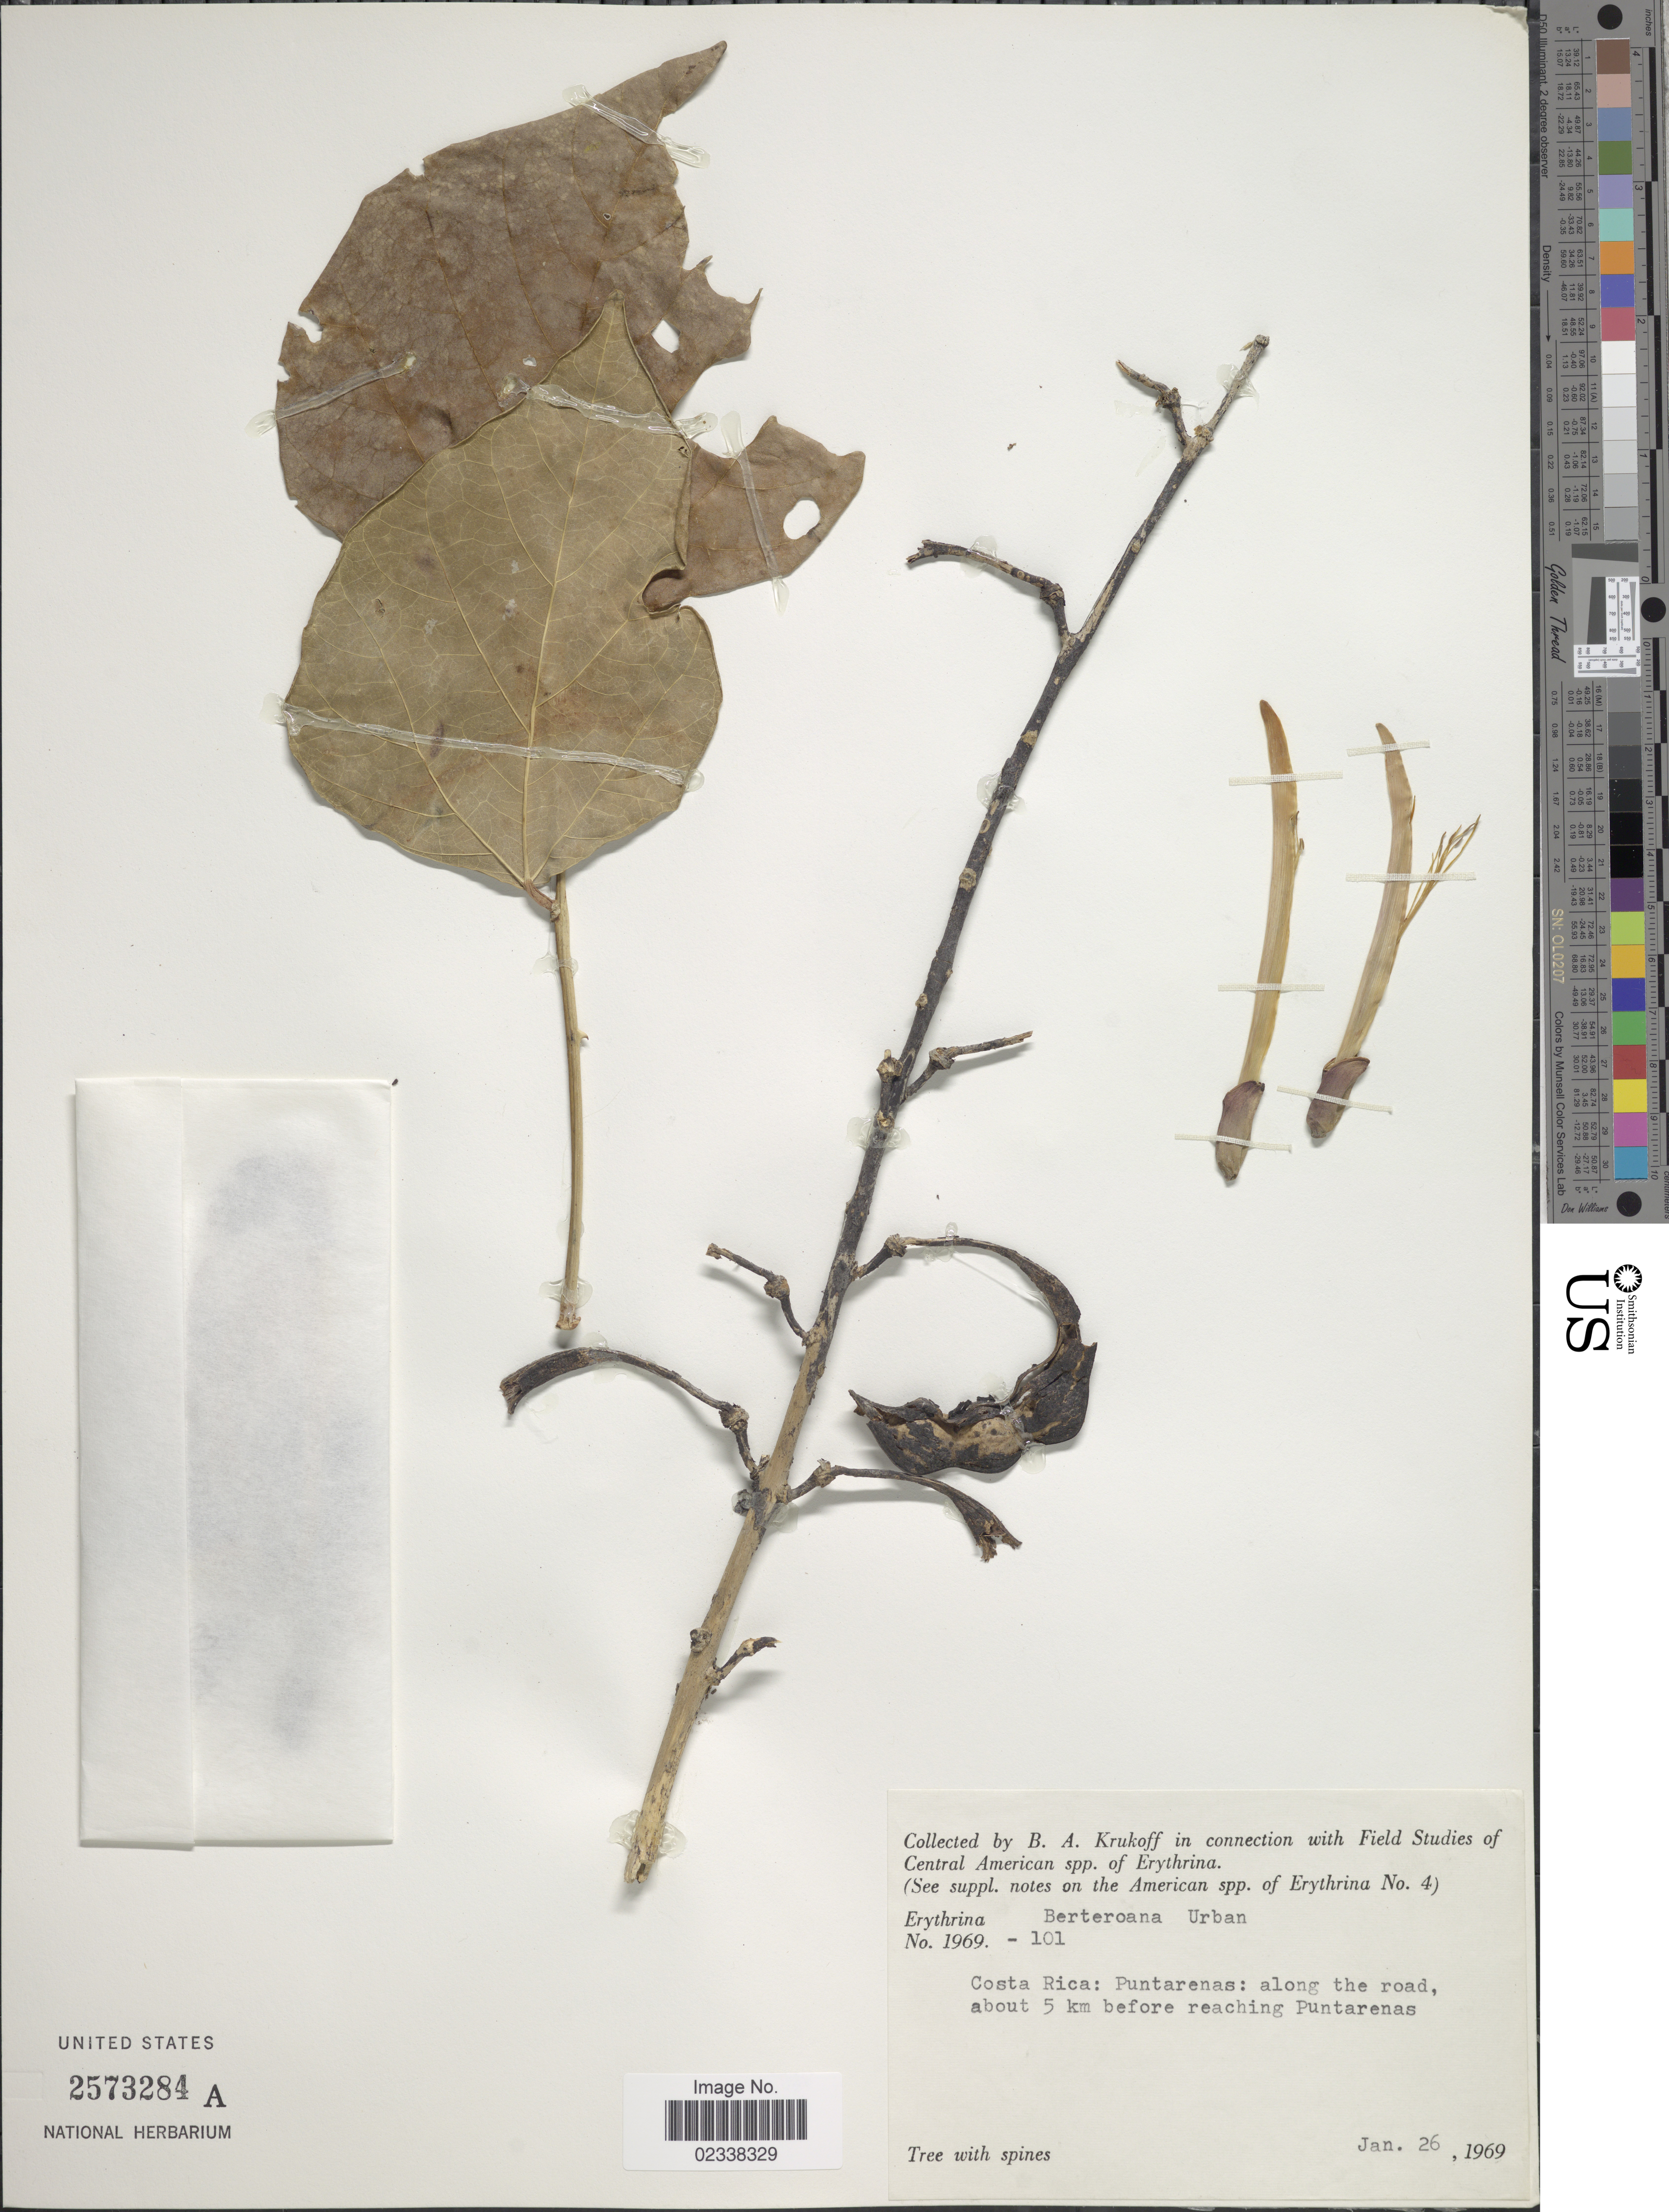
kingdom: Plantae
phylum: Tracheophyta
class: Magnoliopsida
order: Fabales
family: Fabaceae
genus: Erythrina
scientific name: Erythrina berteroana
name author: Urb.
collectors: B. A. Krukoff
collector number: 1969-101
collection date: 1969-01-26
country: Costa Rica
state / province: Puntarenas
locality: Along the road about 5 km before reaching Puntarenas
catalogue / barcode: US 2573284A